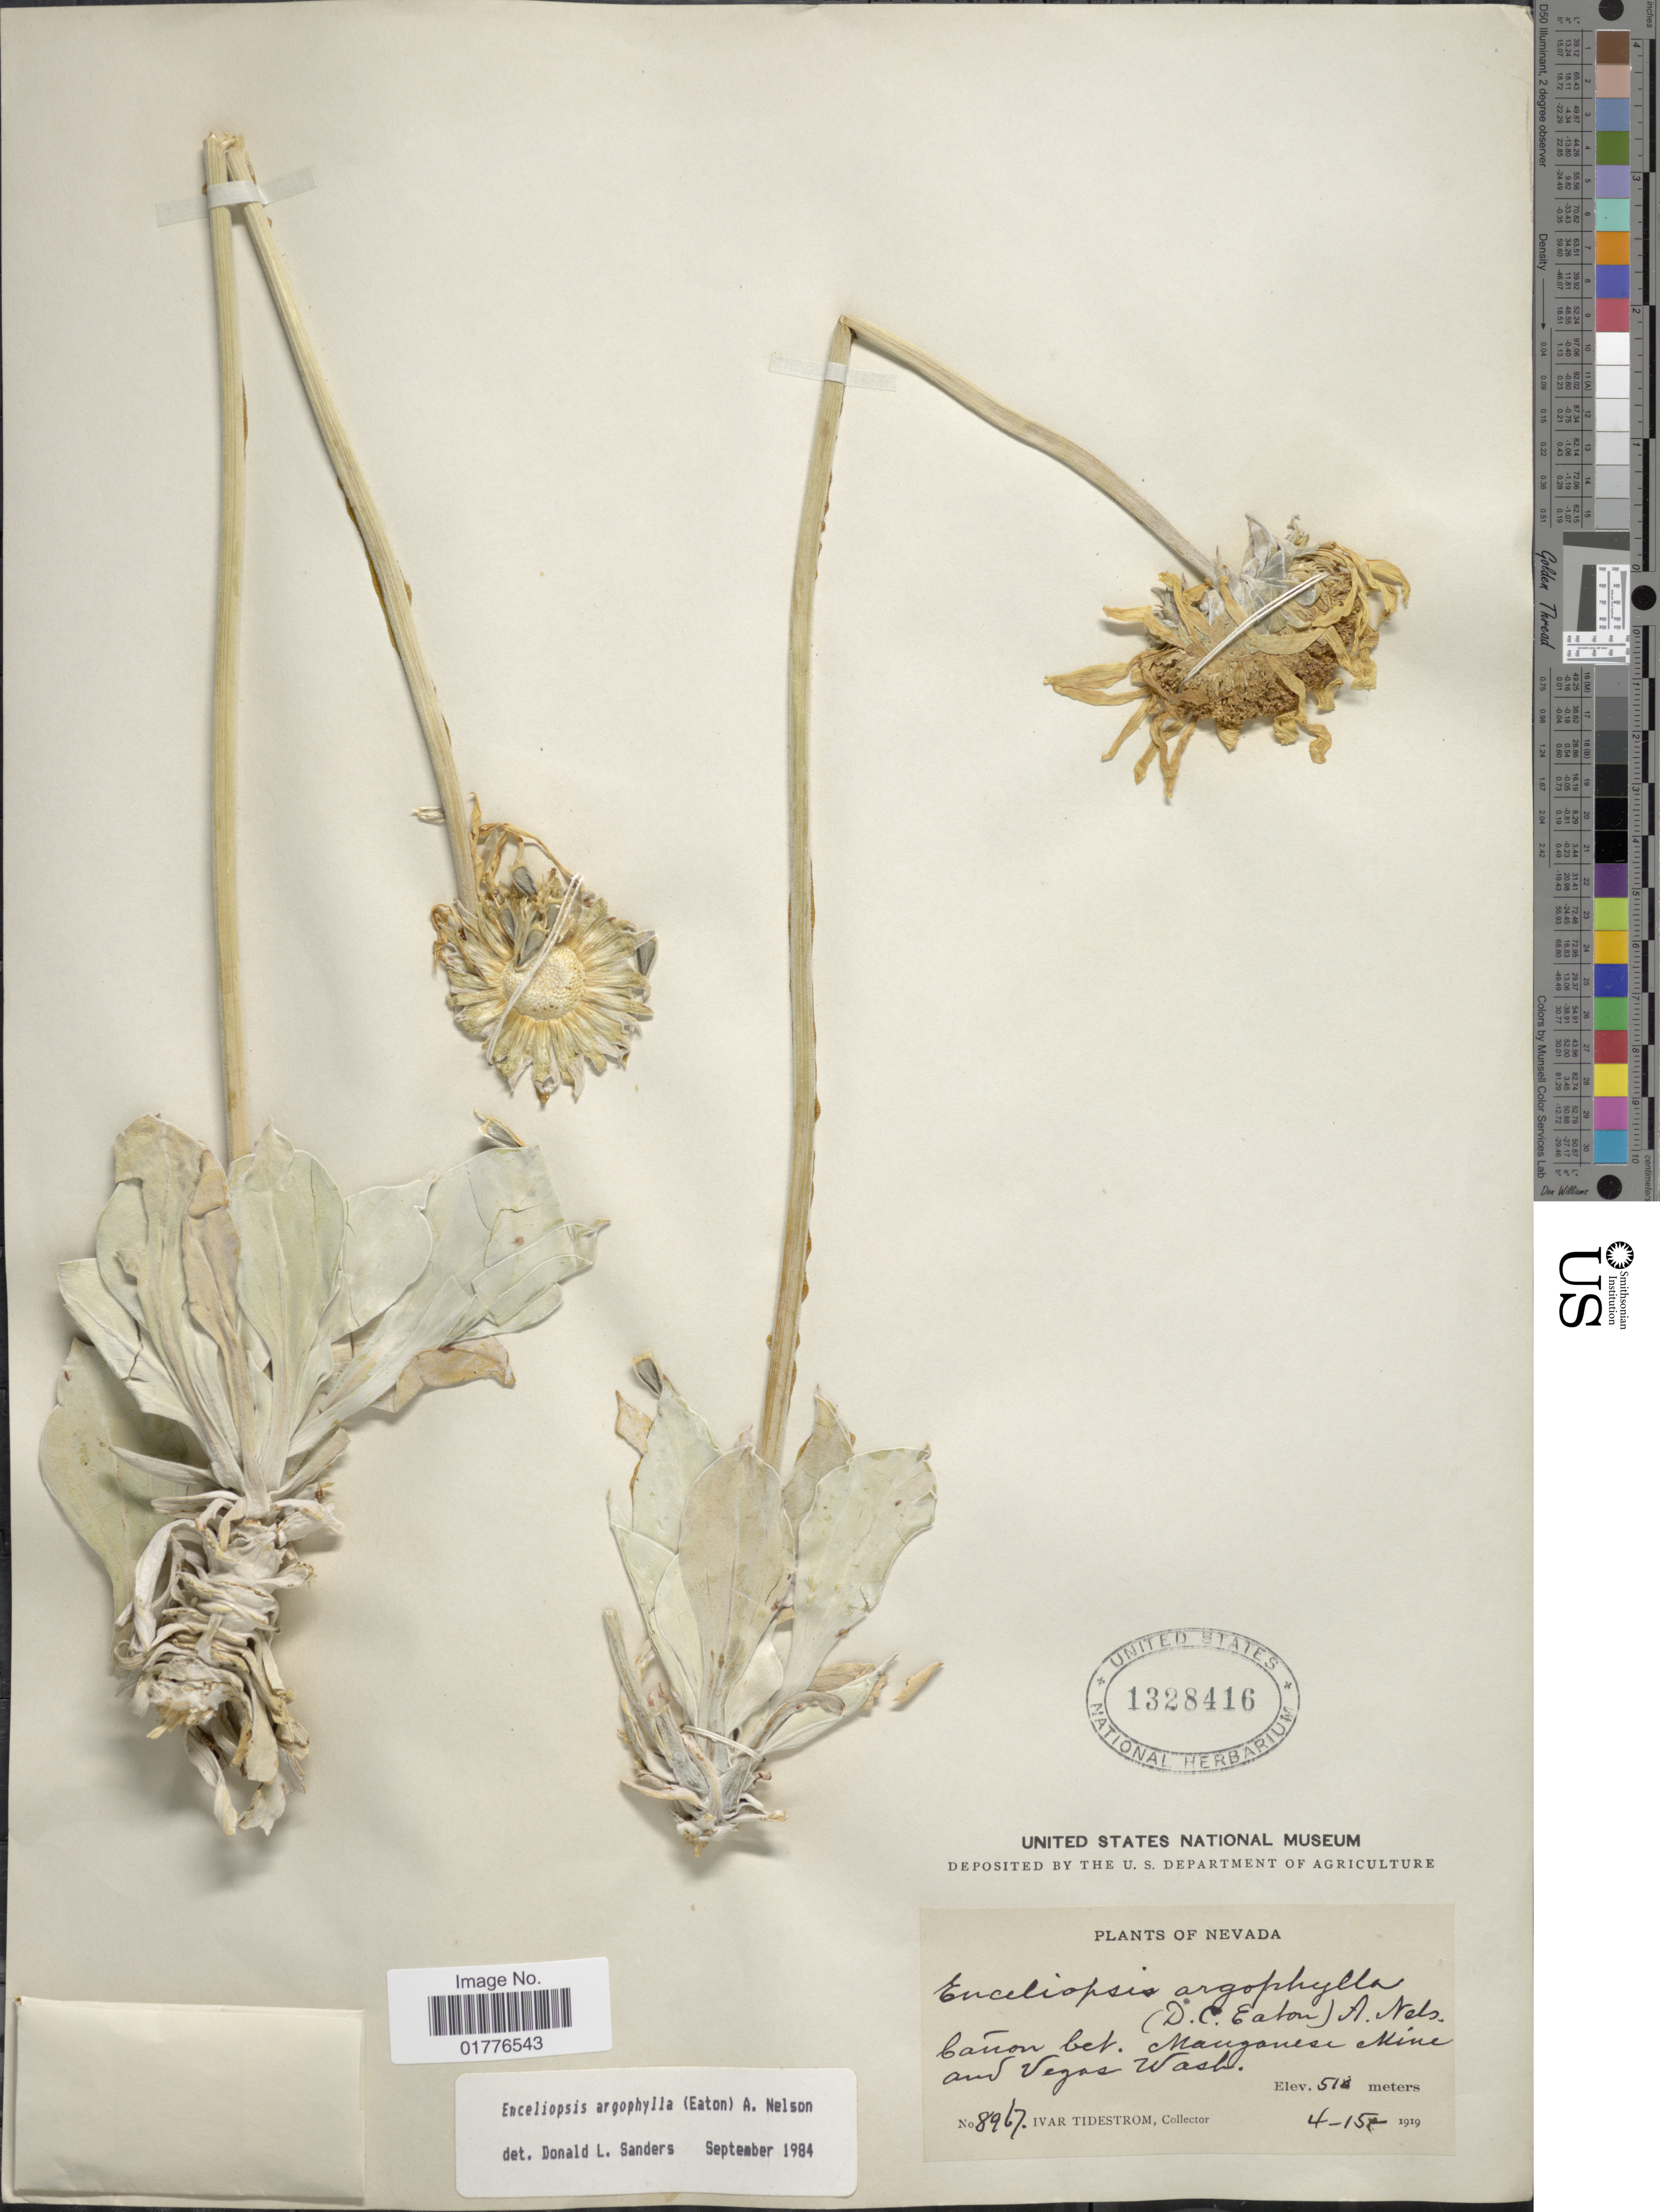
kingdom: Plantae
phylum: Tracheophyta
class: Magnoliopsida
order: Asterales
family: Asteraceae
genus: Enceliopsis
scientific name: Enceliopsis argophylla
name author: (D.C. Eaton) A. Nelson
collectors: I. F. Tidestrom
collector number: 8967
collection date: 1919-04-15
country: United States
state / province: Nevada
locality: Cañon bet. Manganese Mine and Vegas Wash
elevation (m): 510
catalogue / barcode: US 1328416